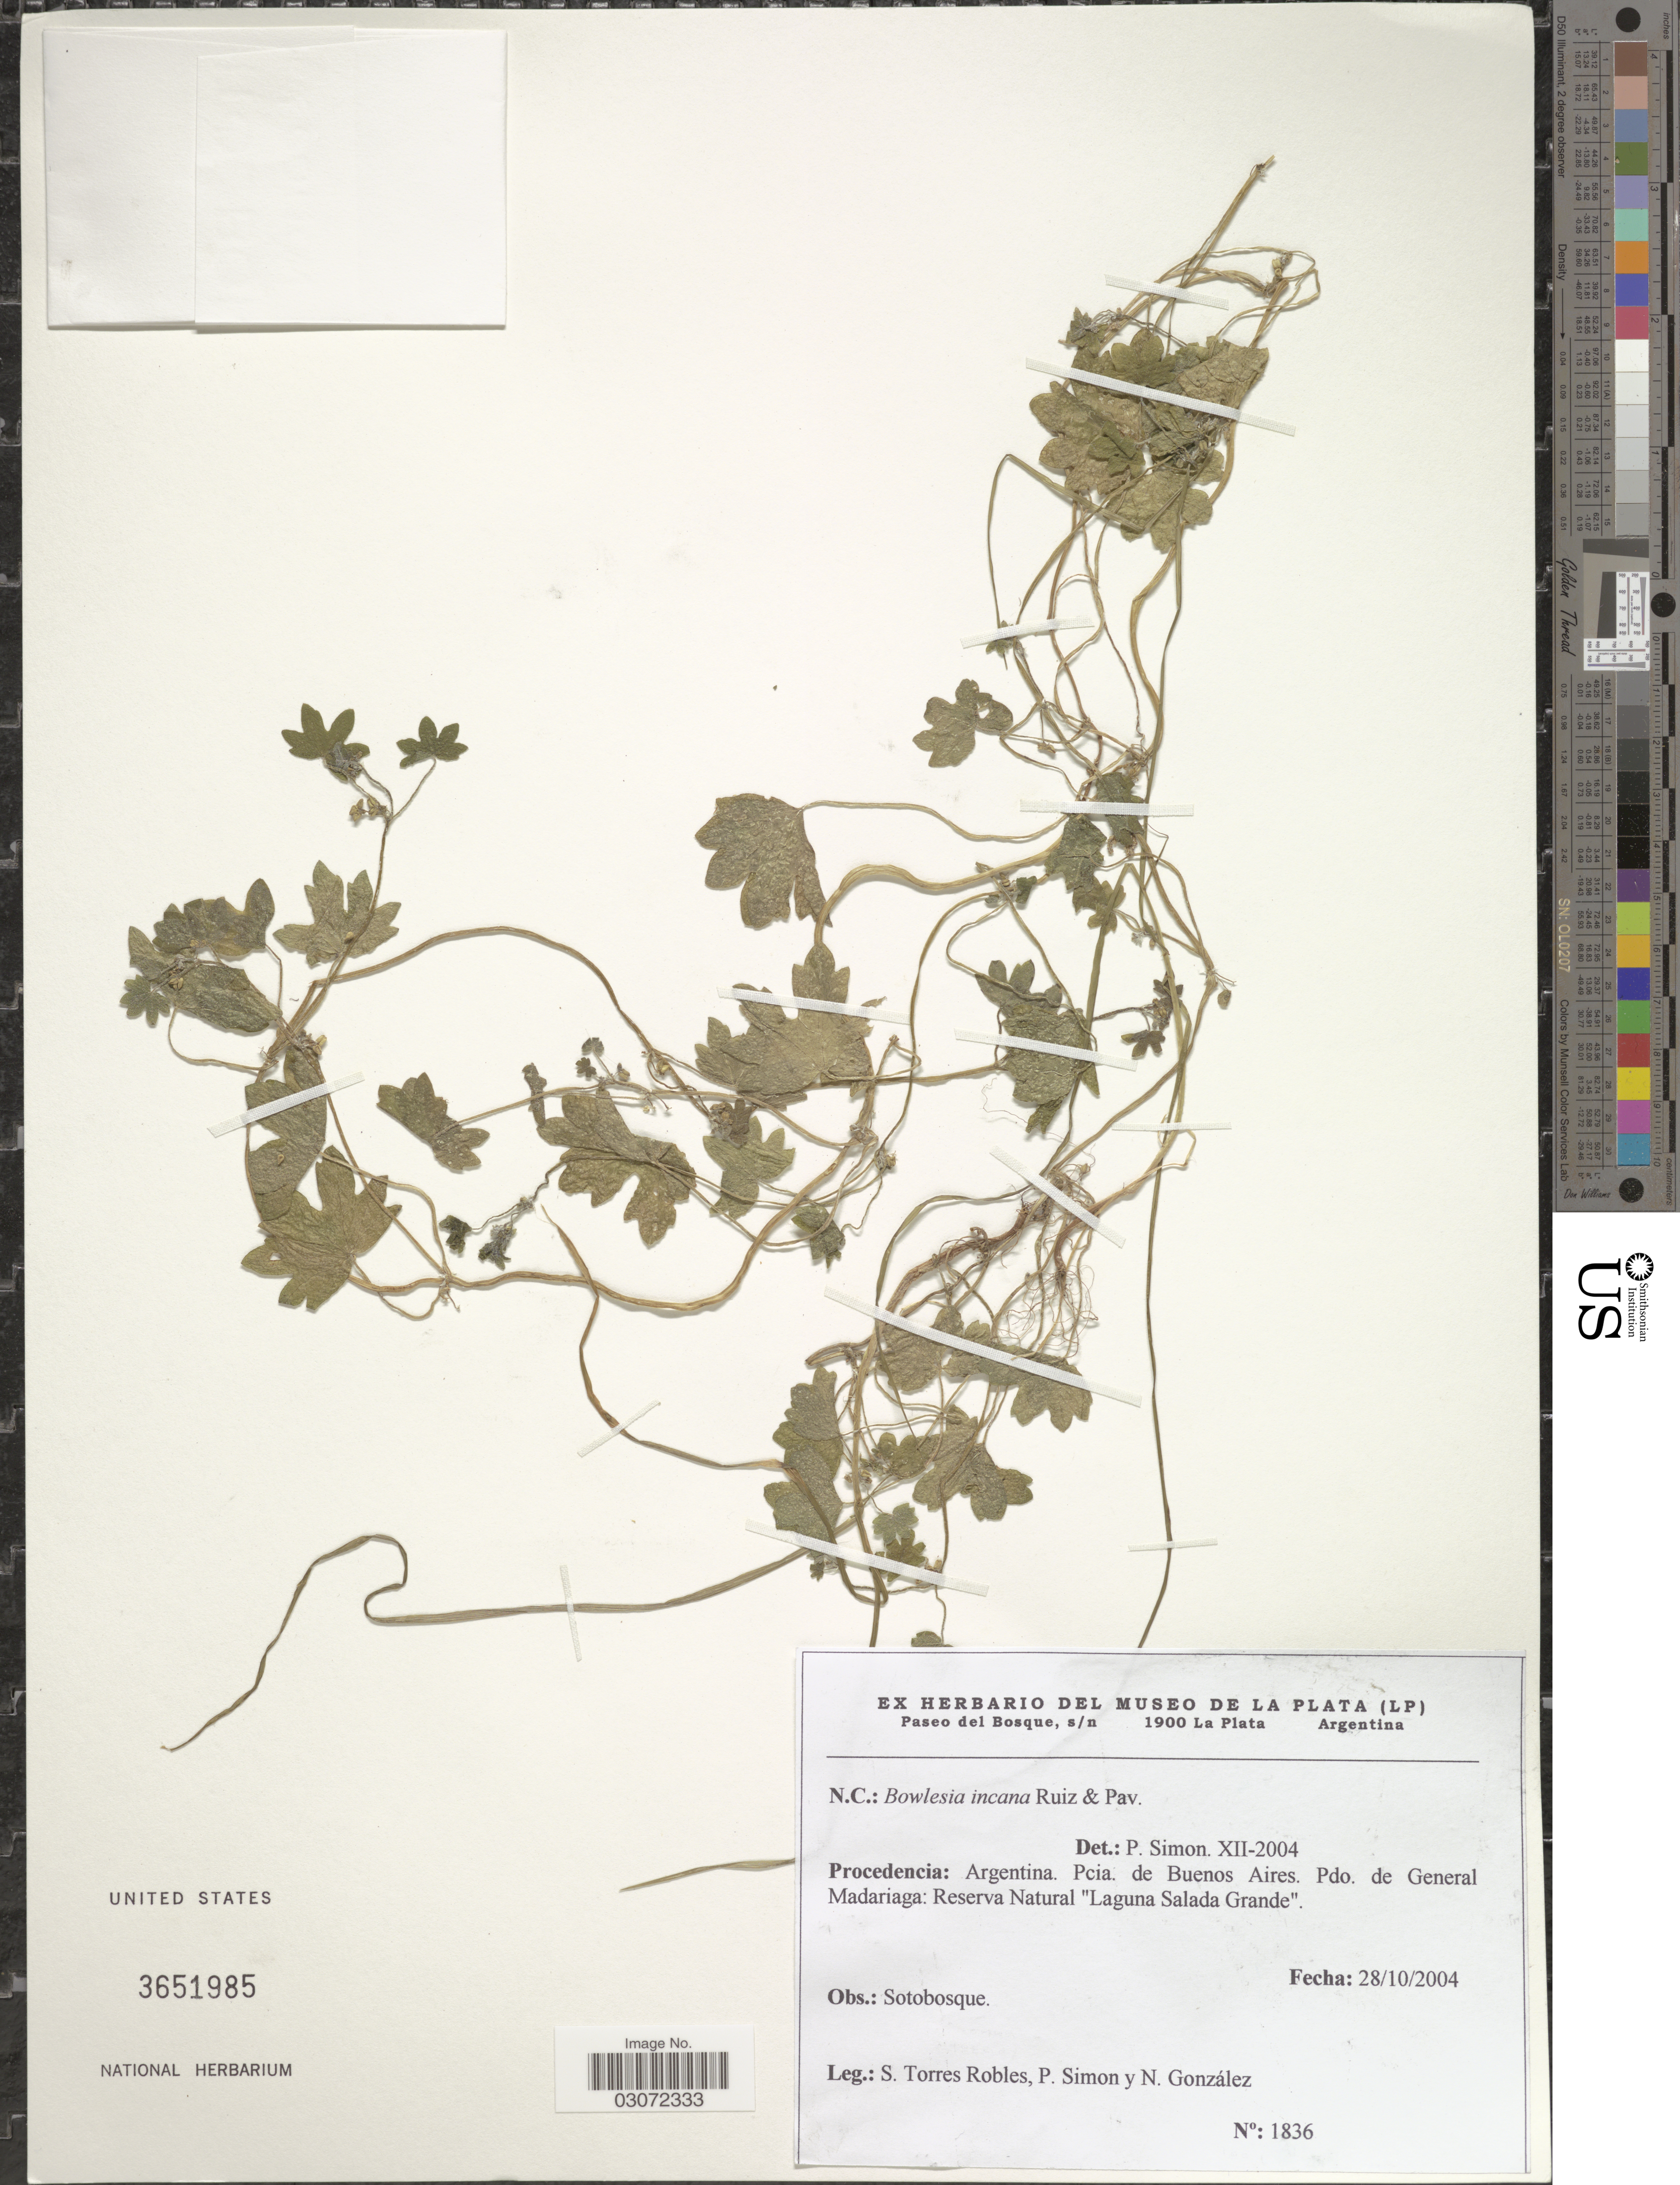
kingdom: Plantae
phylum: Tracheophyta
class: Magnoliopsida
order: Apiales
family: Apiaceae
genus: Bowlesia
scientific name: Bowlesia incana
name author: Ruiz & Pav.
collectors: S. Torres Robles, P. Simon & N. Gonzalez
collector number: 1836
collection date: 2004-10-28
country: Argentina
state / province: Buenos Aires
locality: Pcia. de Buenos Aires. Pdo. de General Madariaga: Reserva Natural "Laguna Salada Grande".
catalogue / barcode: US 3651985